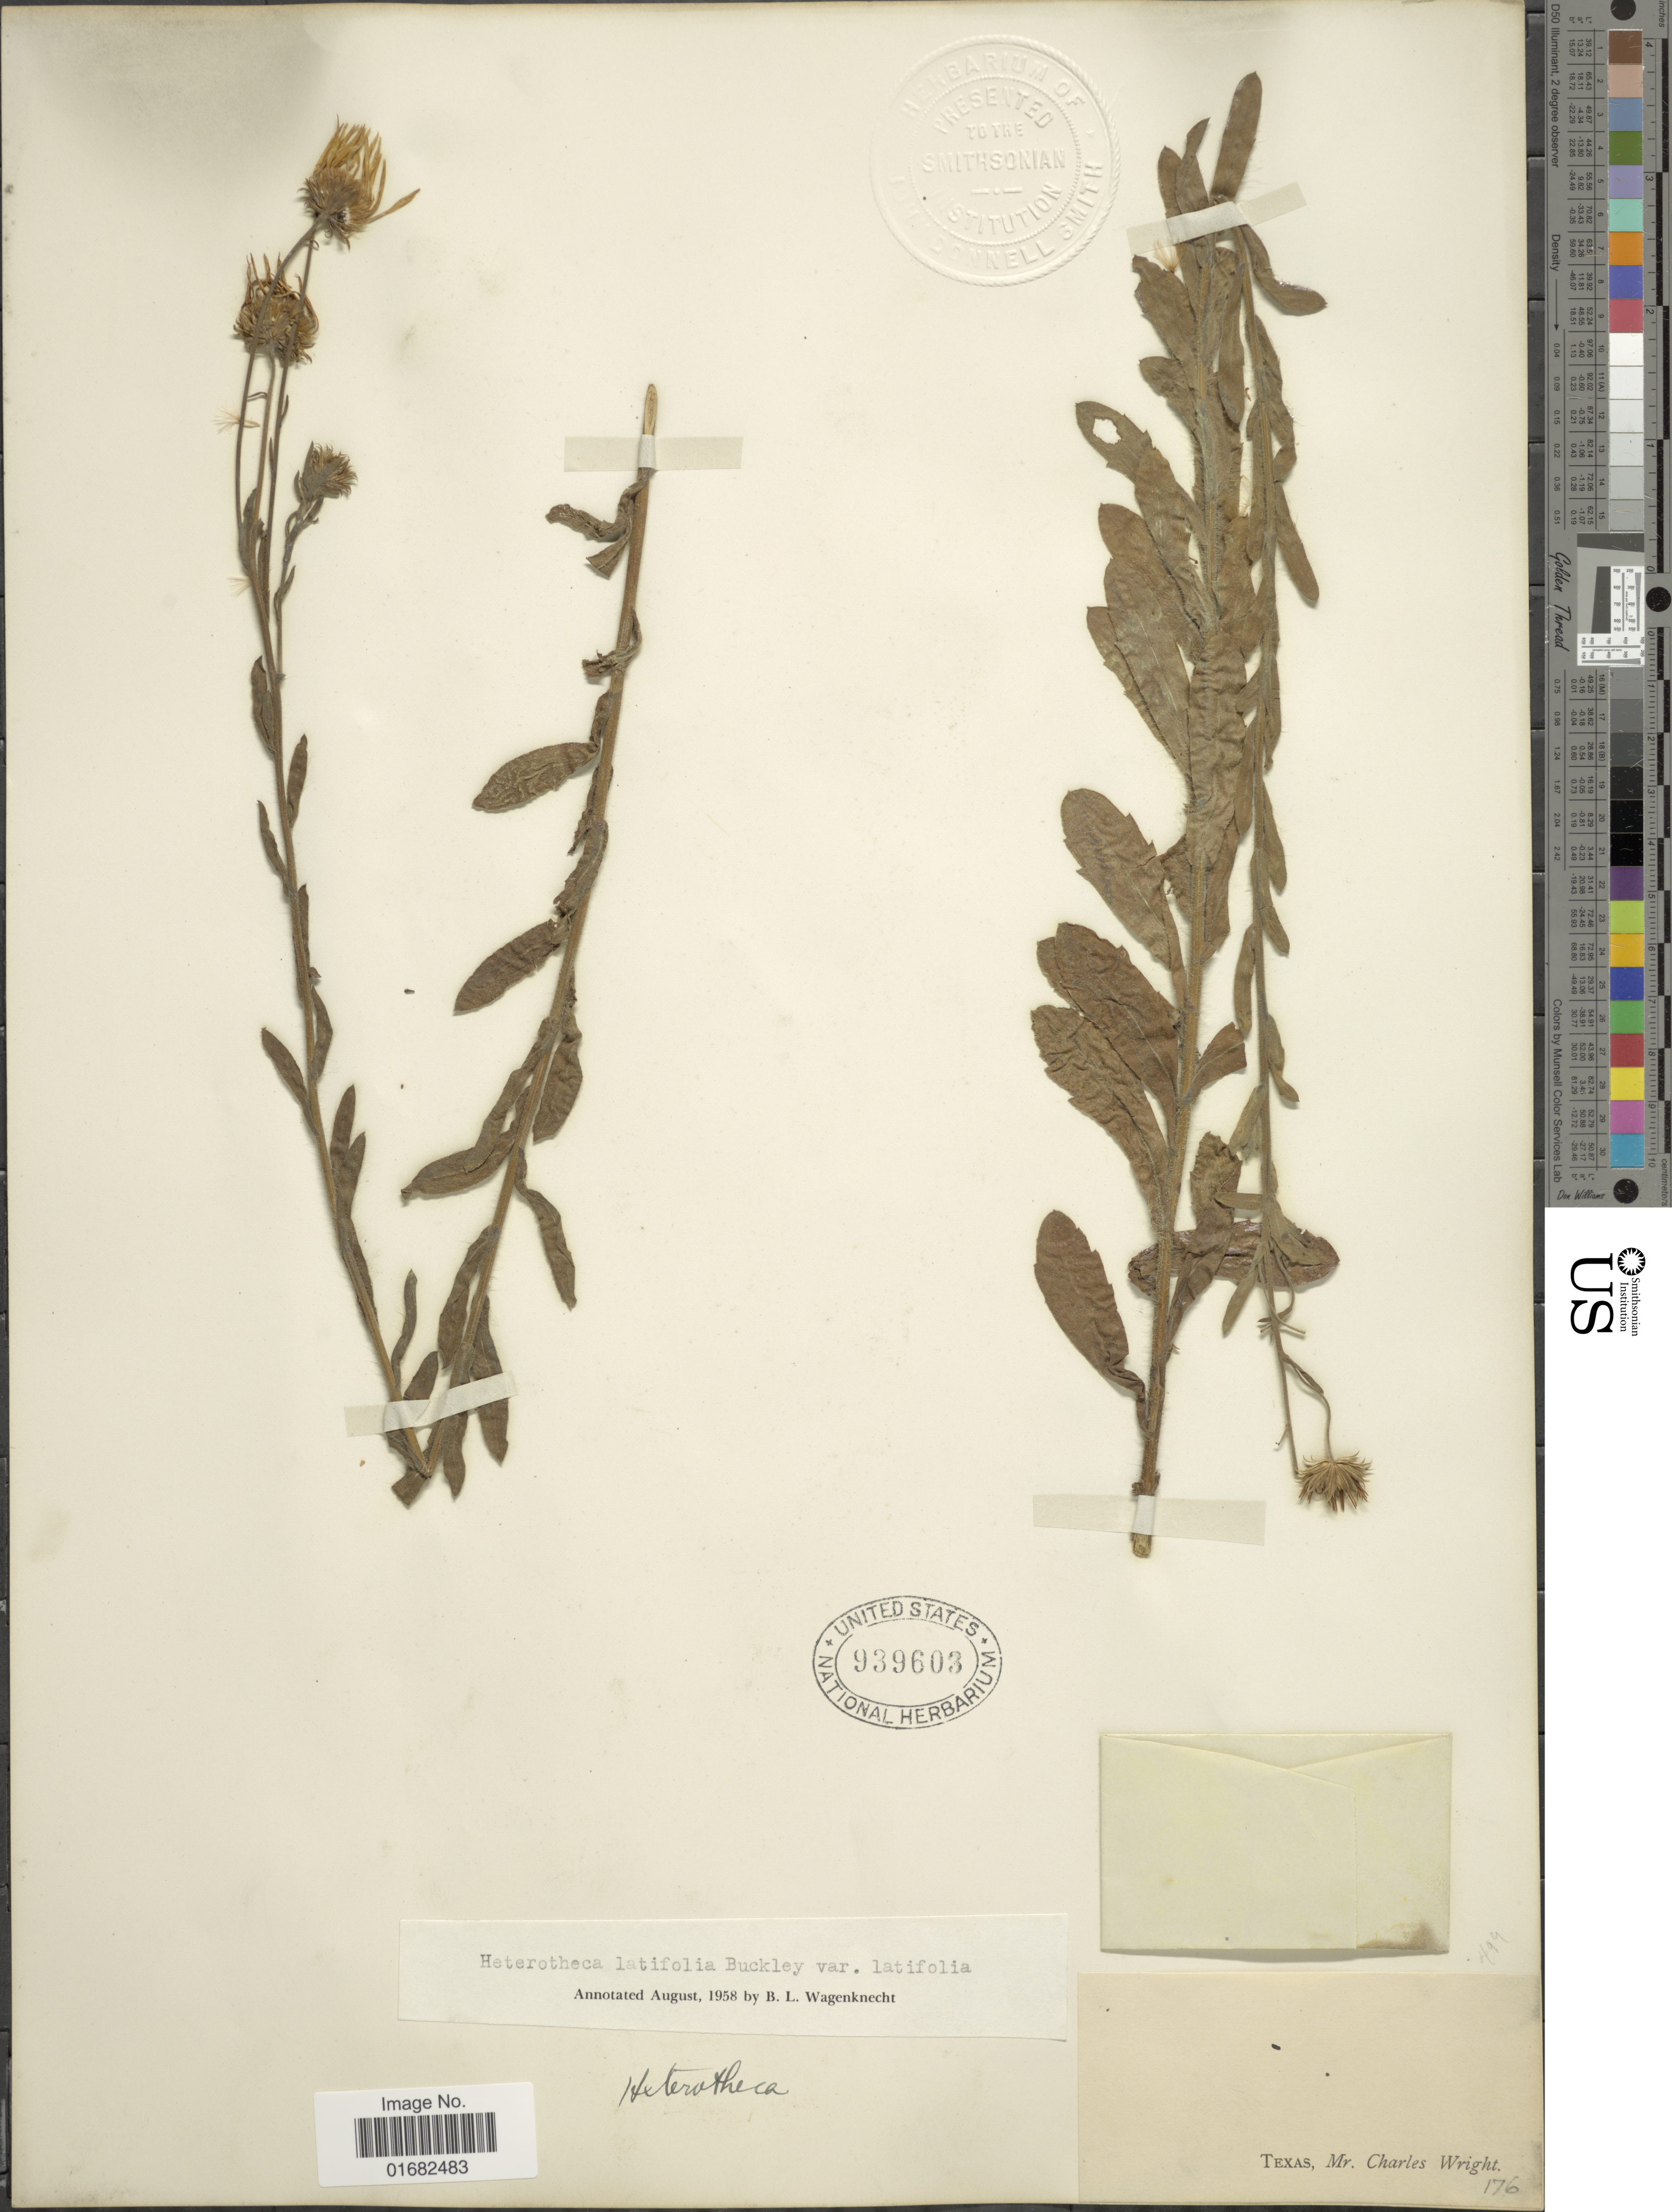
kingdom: Plantae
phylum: Tracheophyta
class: Magnoliopsida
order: Asterales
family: Asteraceae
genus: Heterotheca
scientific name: Heterotheca latifolia var. latifolia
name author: Buckley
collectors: C. Wright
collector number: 176?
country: United States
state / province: Texas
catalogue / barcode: US 939603